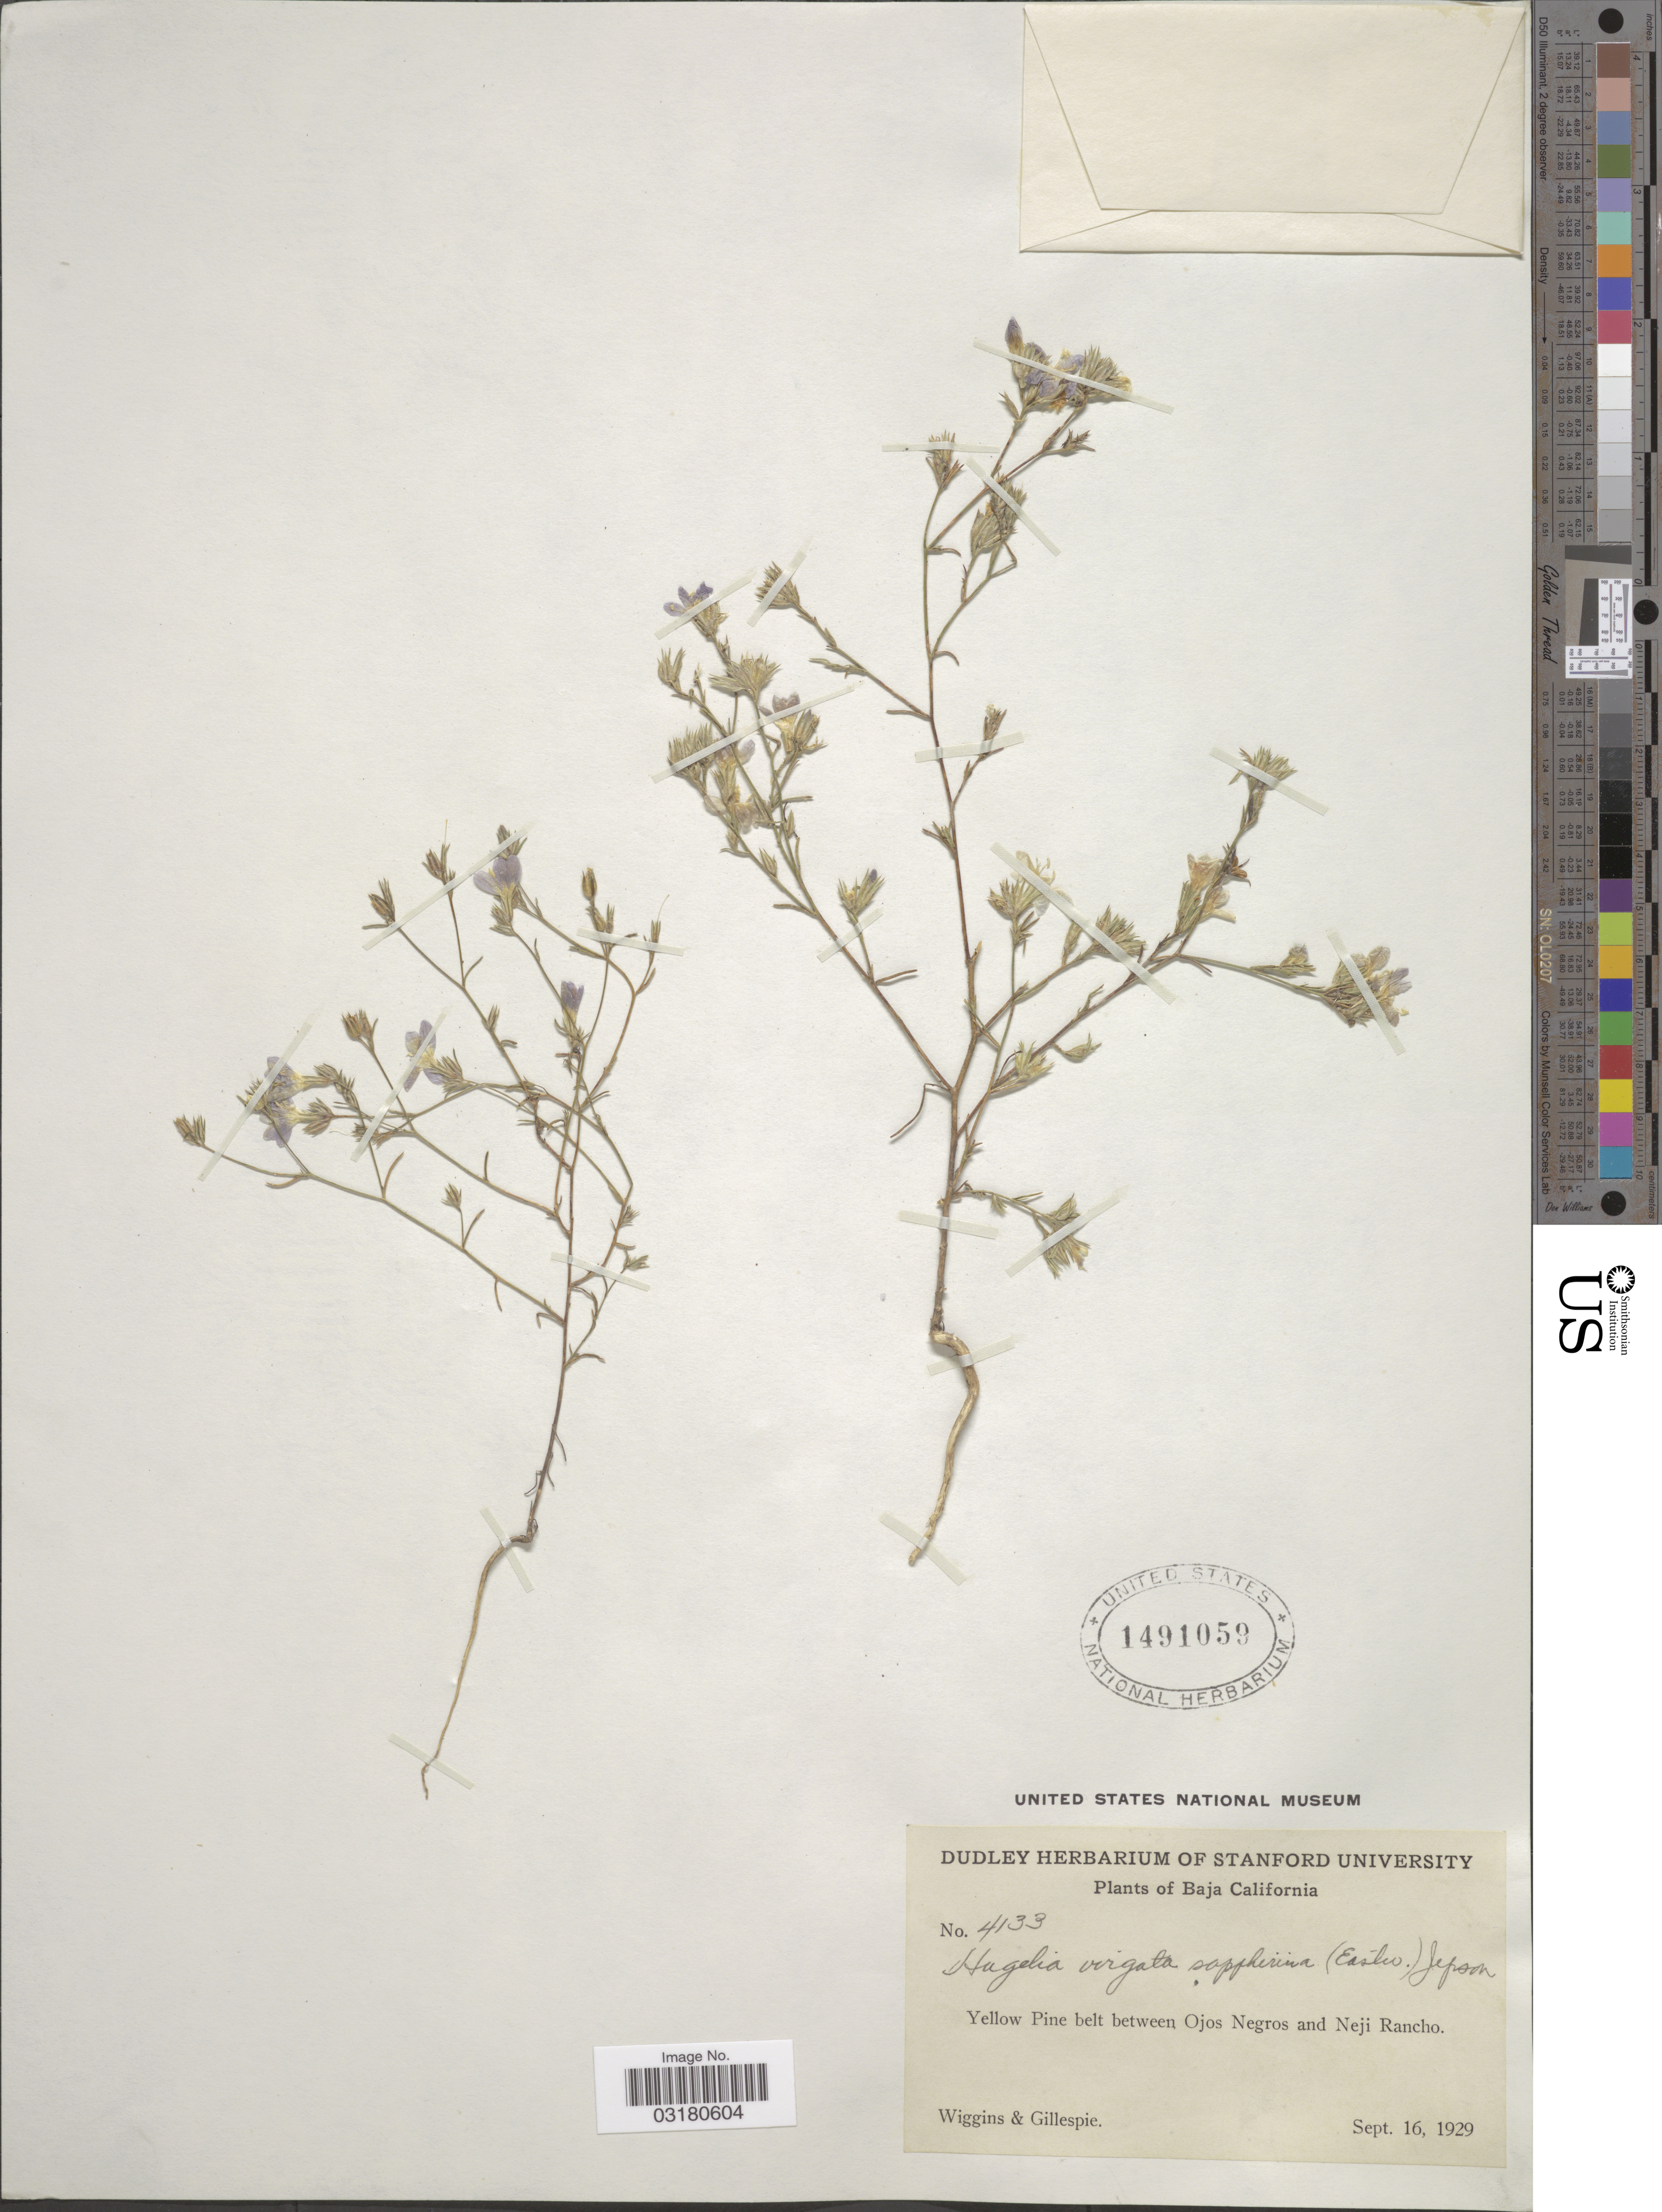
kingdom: Plantae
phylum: Tracheophyta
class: Magnoliopsida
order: Ericales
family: Polemoniaceae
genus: Eriastrum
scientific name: Eriastrum sapphirinum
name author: (Eastw.) H. Mason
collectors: -- Wiggins & -- Gillespie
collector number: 4133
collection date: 1929-09-16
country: Mexico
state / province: Baja California Norte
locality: Yellow Pine belt between Ojos Negros and Neji Rancho.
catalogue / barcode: US 1491059